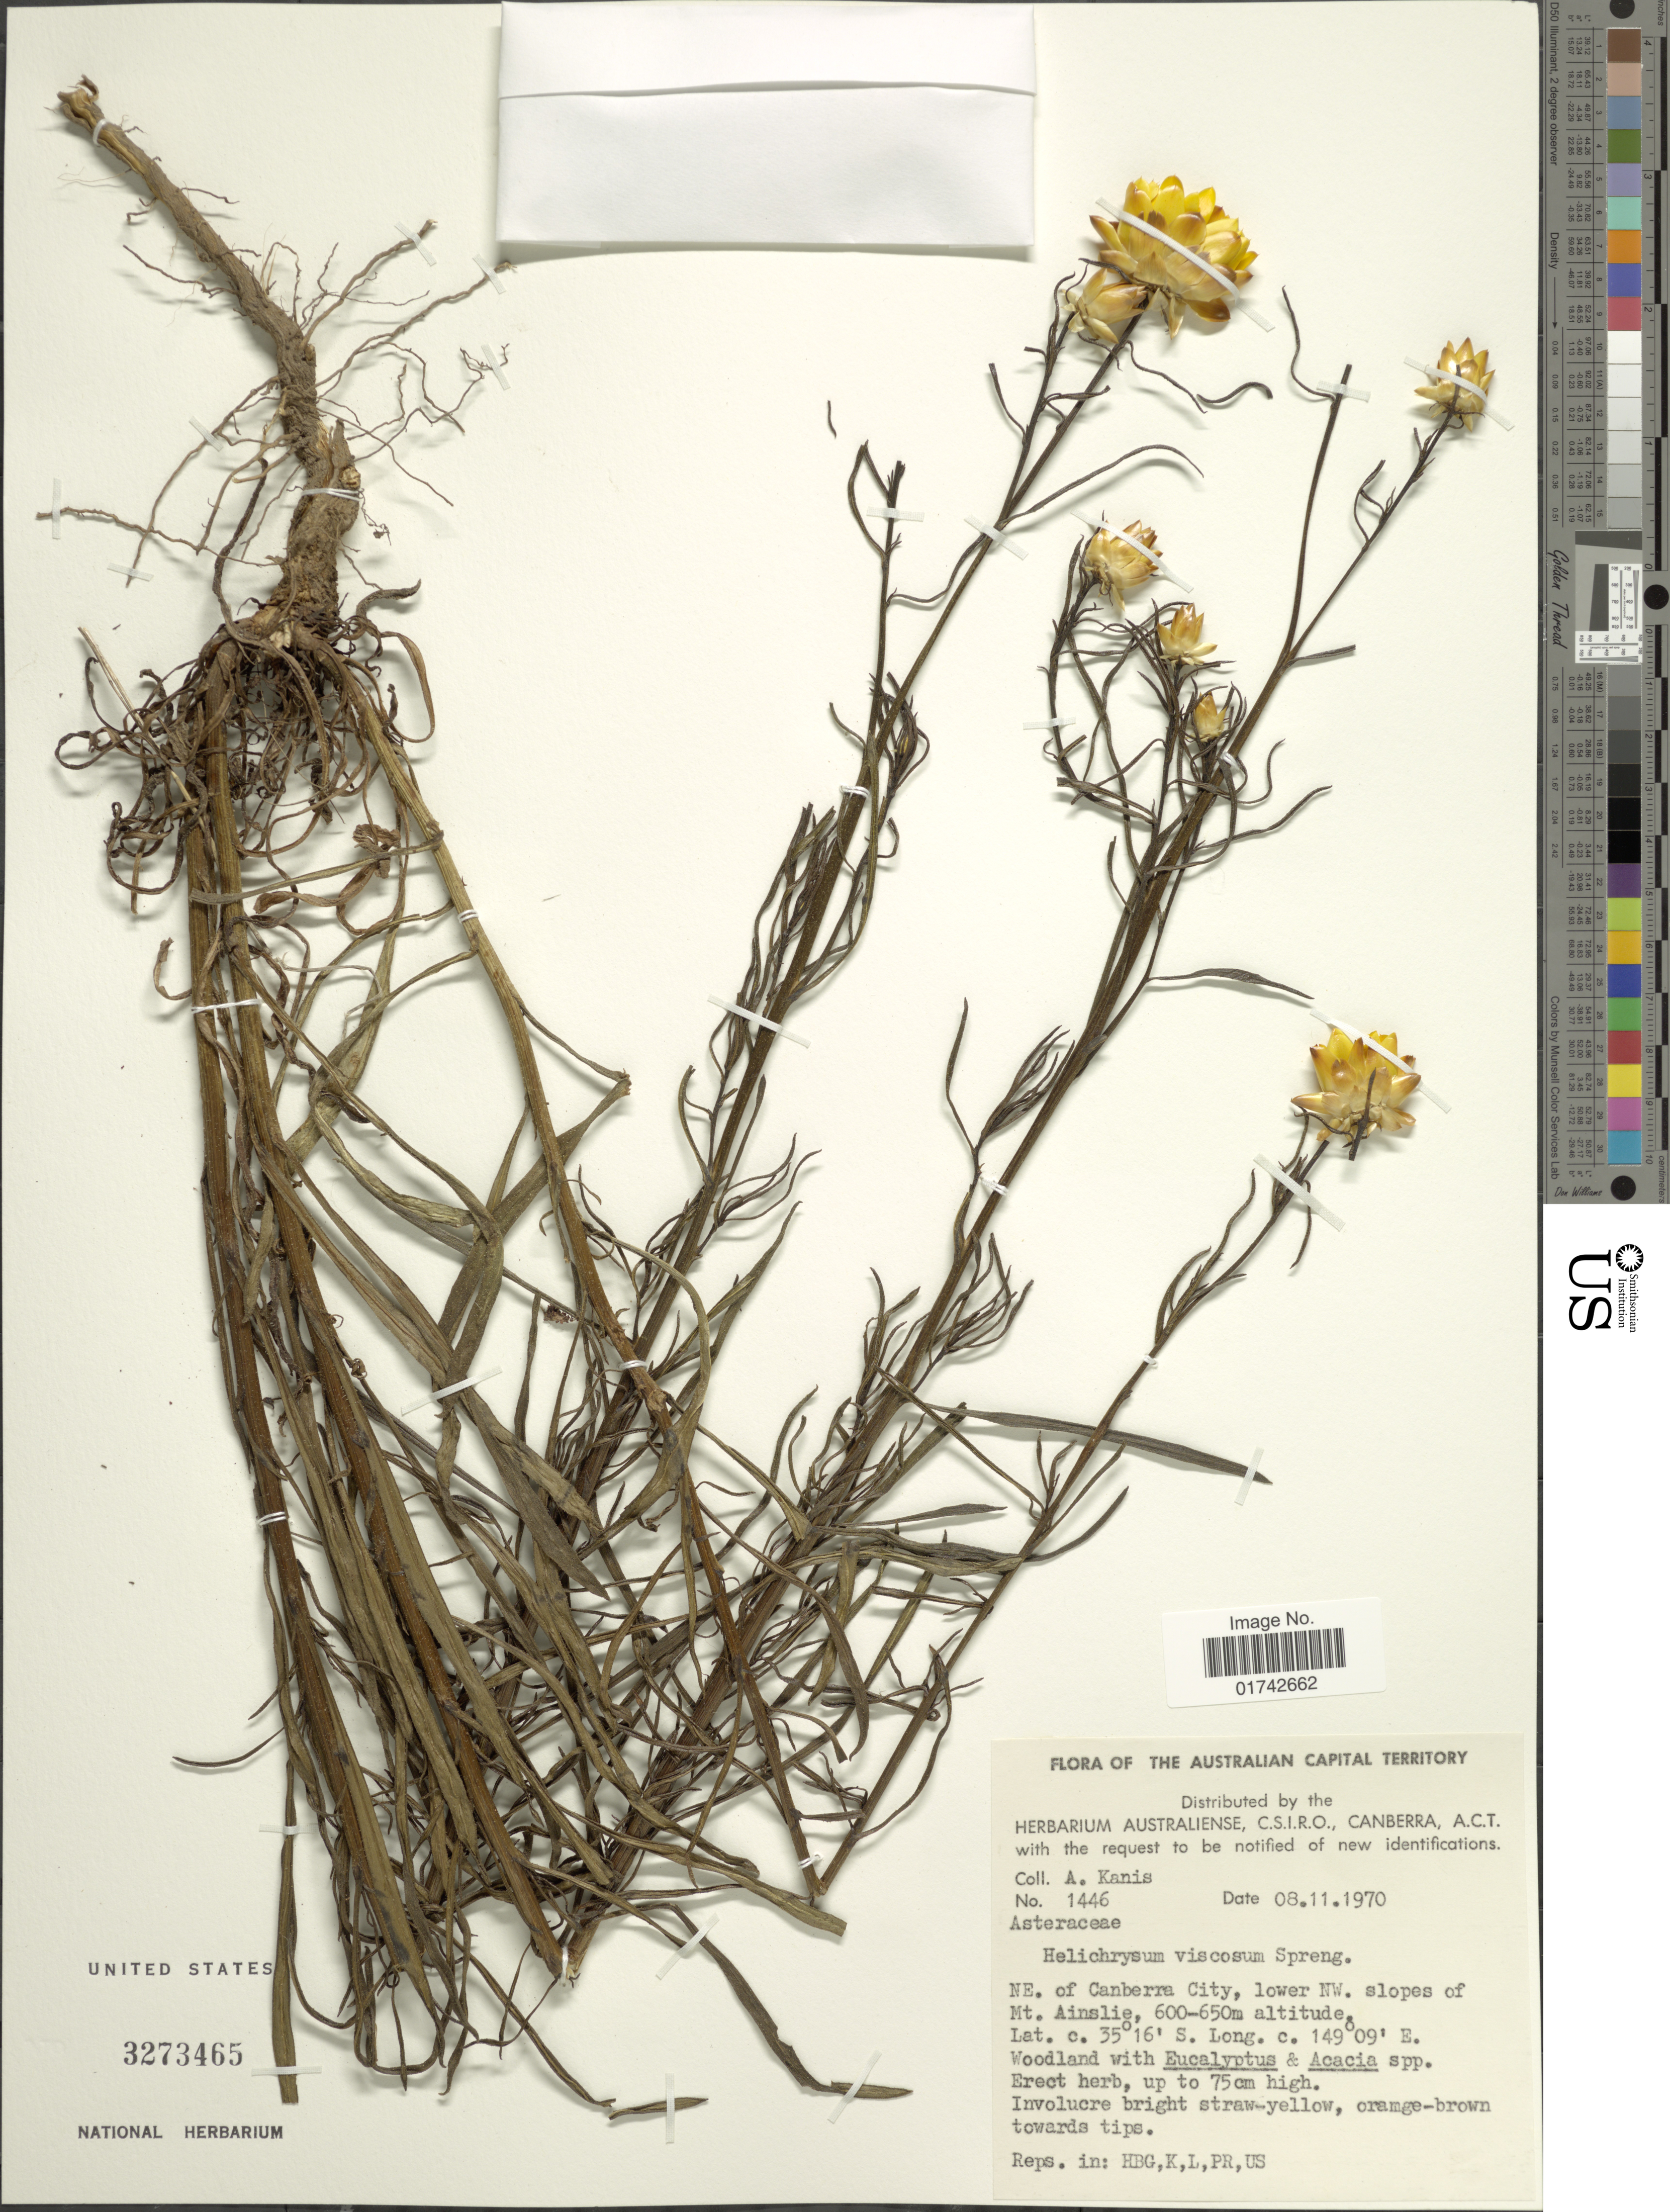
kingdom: Plantae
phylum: Tracheophyta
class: Magnoliopsida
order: Asterales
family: Asteraceae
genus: Helichrysum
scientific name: Helichrysum viscosum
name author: Spreng.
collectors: A. Kanis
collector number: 1446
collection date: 1970-11-08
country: Australia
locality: Australian Capital Territory. NE. of Canberra City, lower NW, slopes of Mt. Ainslie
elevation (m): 600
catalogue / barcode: US 3273465